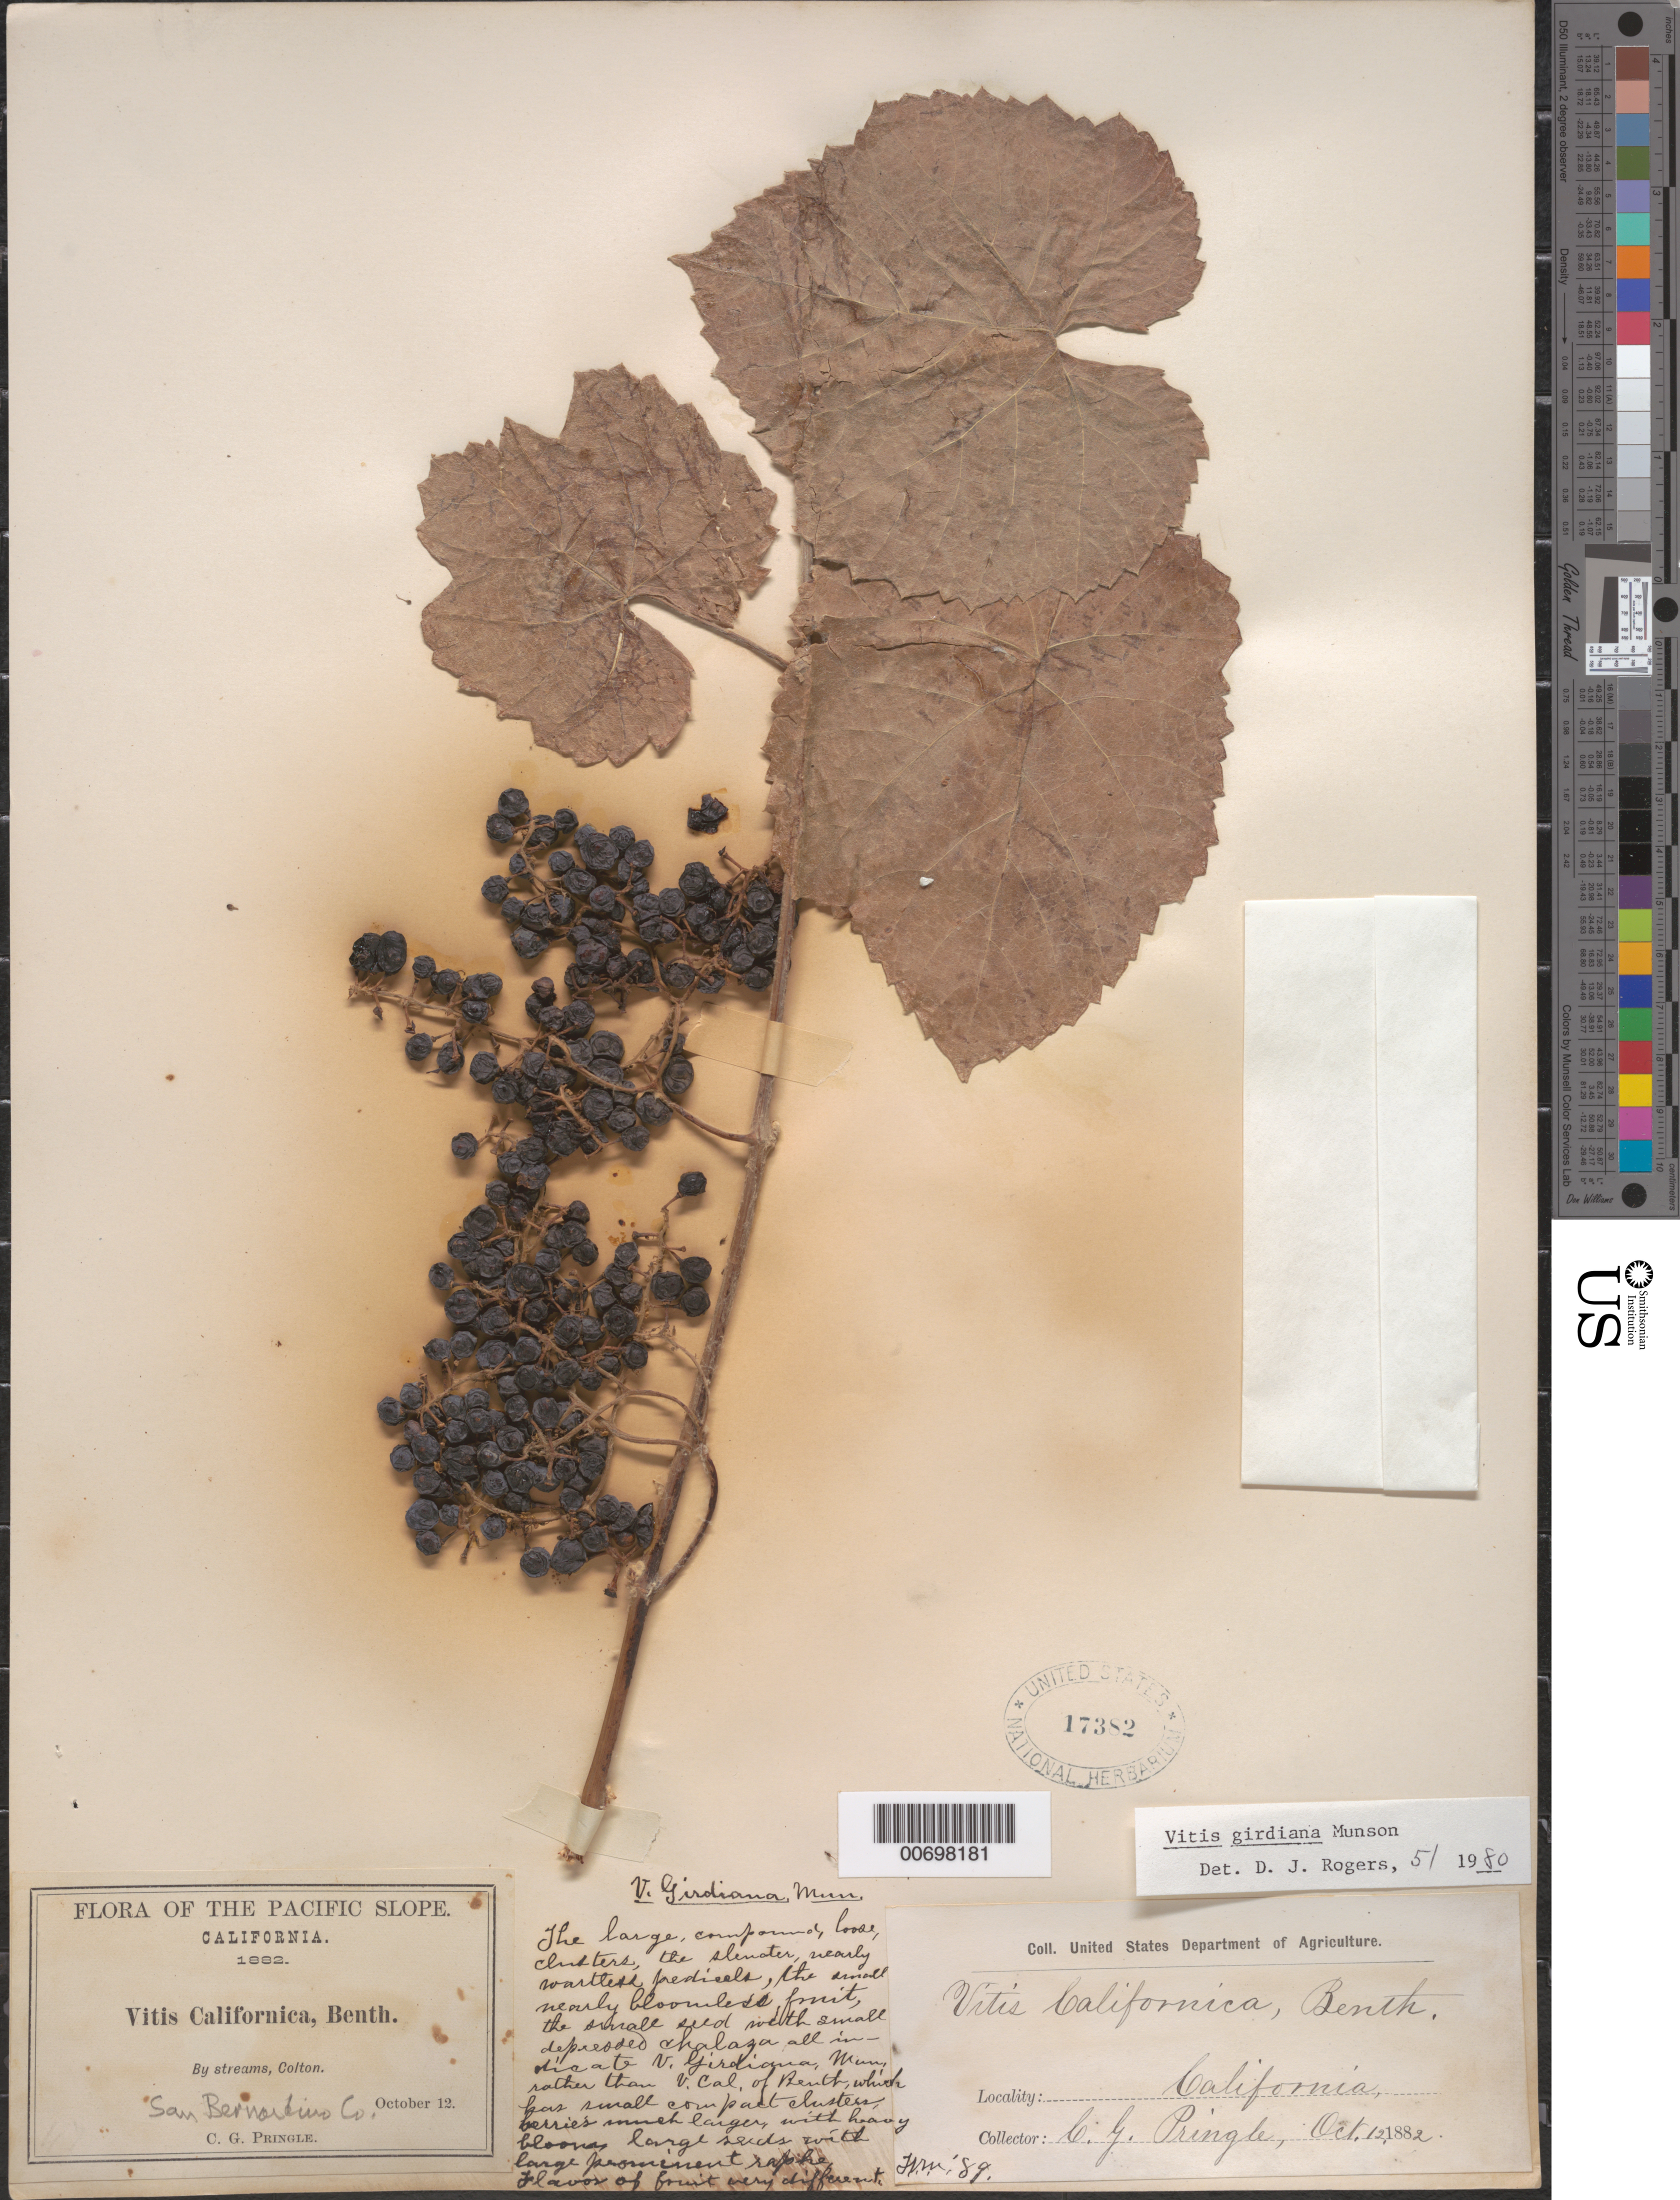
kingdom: Plantae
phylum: Tracheophyta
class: Magnoliopsida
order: Vitales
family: Vitaceae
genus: Vitis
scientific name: Vitis girdiana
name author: Munson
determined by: Rogers, D. J.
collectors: C. G. Pringle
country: United States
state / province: California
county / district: San Bernardino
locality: By streams, Colton.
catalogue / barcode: US 17382